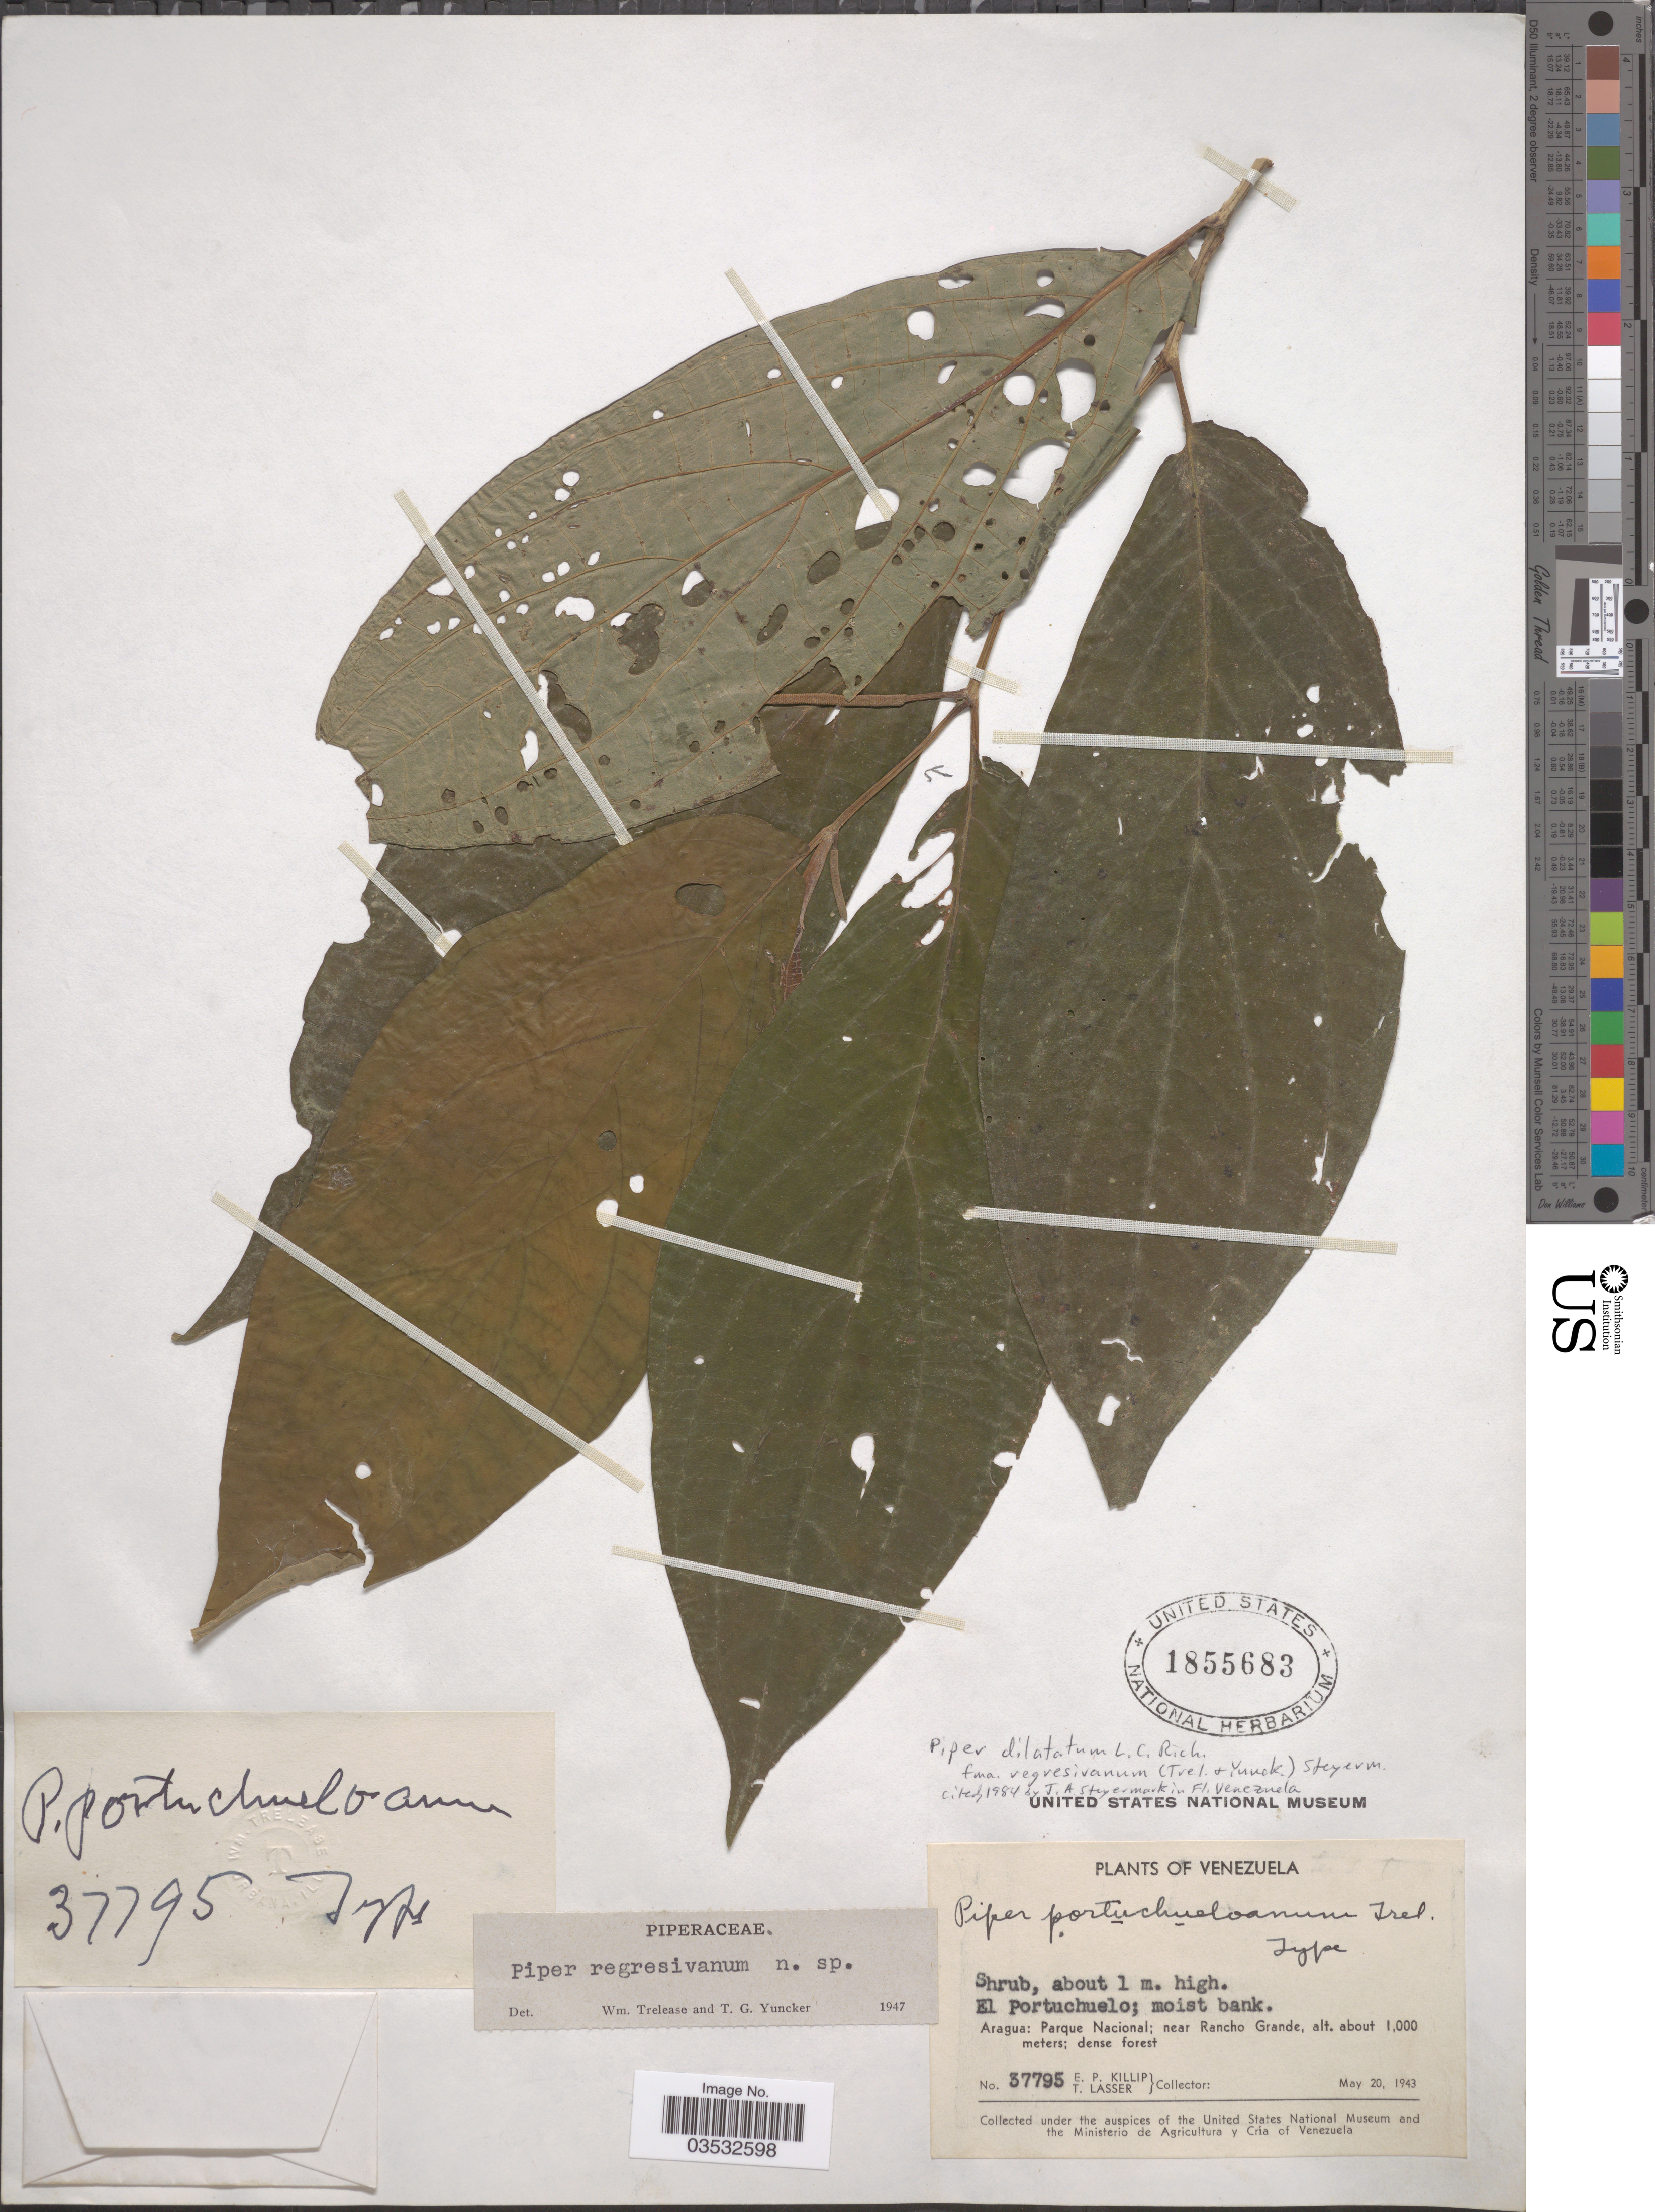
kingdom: Plantae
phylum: Tracheophyta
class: Magnoliopsida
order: Piperales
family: Piperaceae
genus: Piper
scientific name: Piper glabrescens var. glabrescens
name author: (Miq.) C. DC.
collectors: E. P. Killip & T. Lasser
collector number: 37795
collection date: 1943-05-20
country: Venezuela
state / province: Aragua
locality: Parque Nacional; near Rancho Grande.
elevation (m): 1000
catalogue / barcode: US 1855683